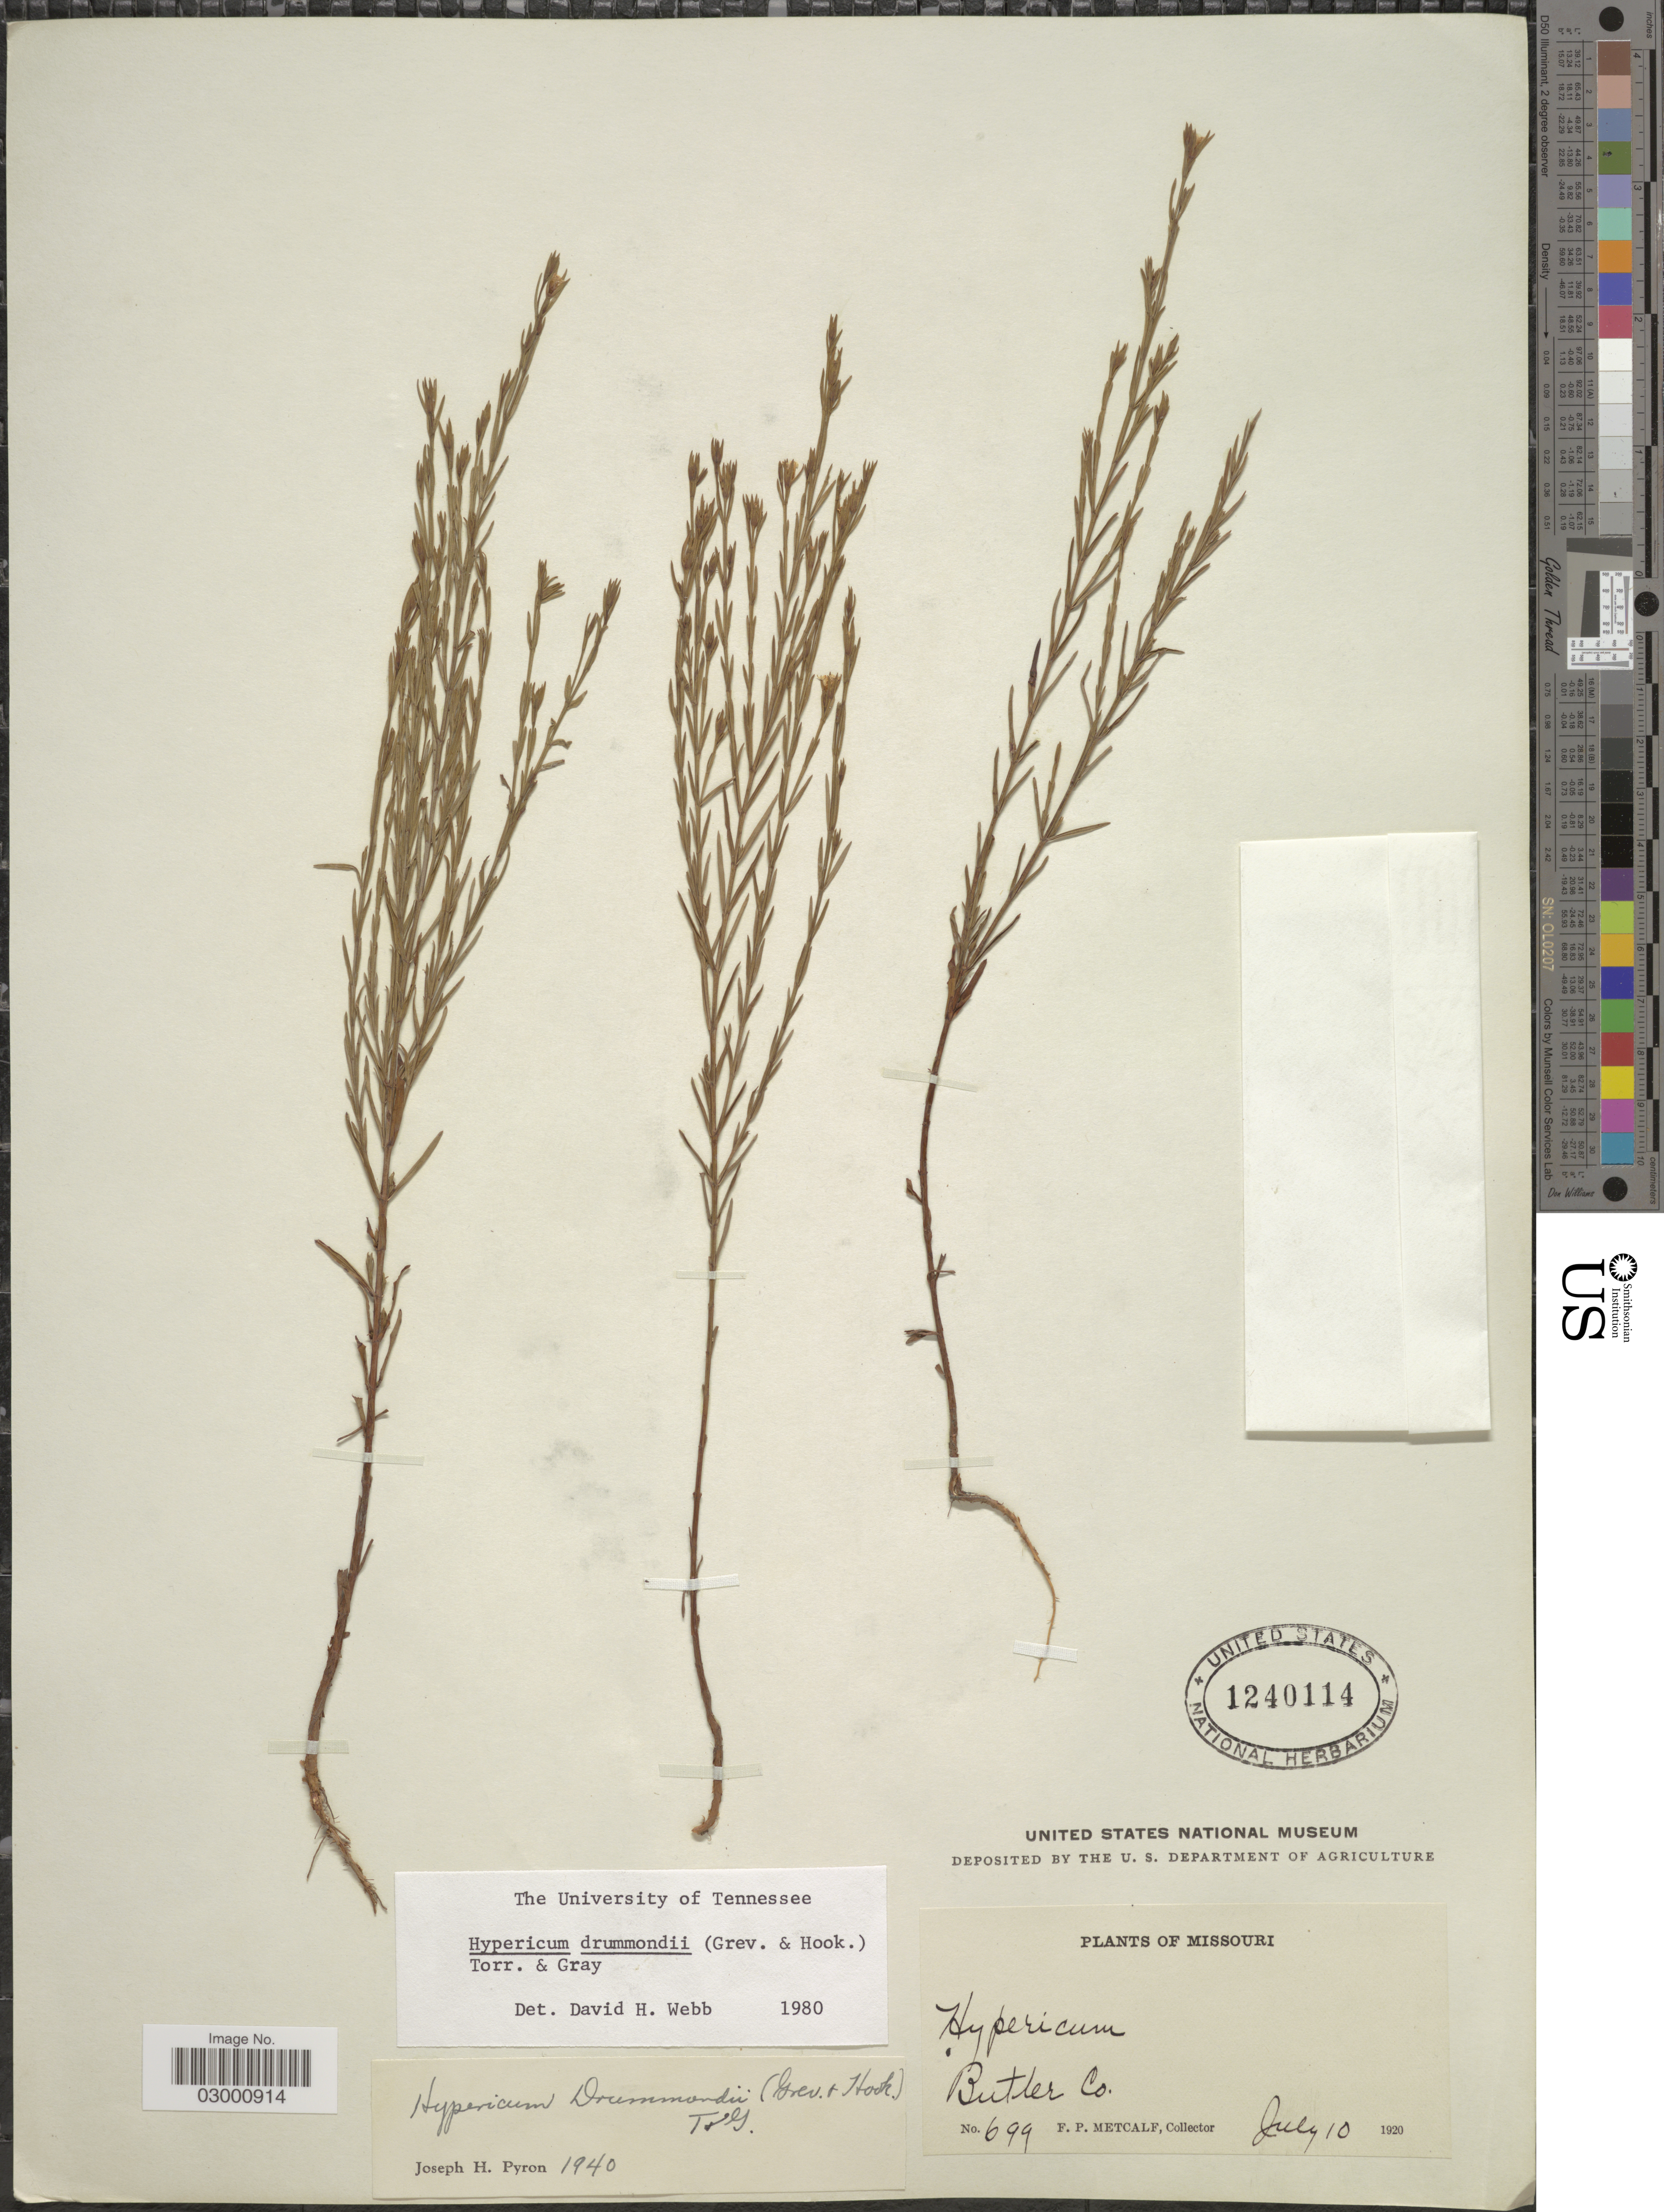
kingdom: Plantae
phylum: Tracheophyta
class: Magnoliopsida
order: Malpighiales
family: Hypericaceae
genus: Hypericum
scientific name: Hypericum drummondii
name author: (Grev. & Hook.) Torr. & A. Gray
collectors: F. Metcalf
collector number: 699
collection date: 1920-07-10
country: United States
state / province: Missouri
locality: Butler Co.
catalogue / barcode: US 1240114